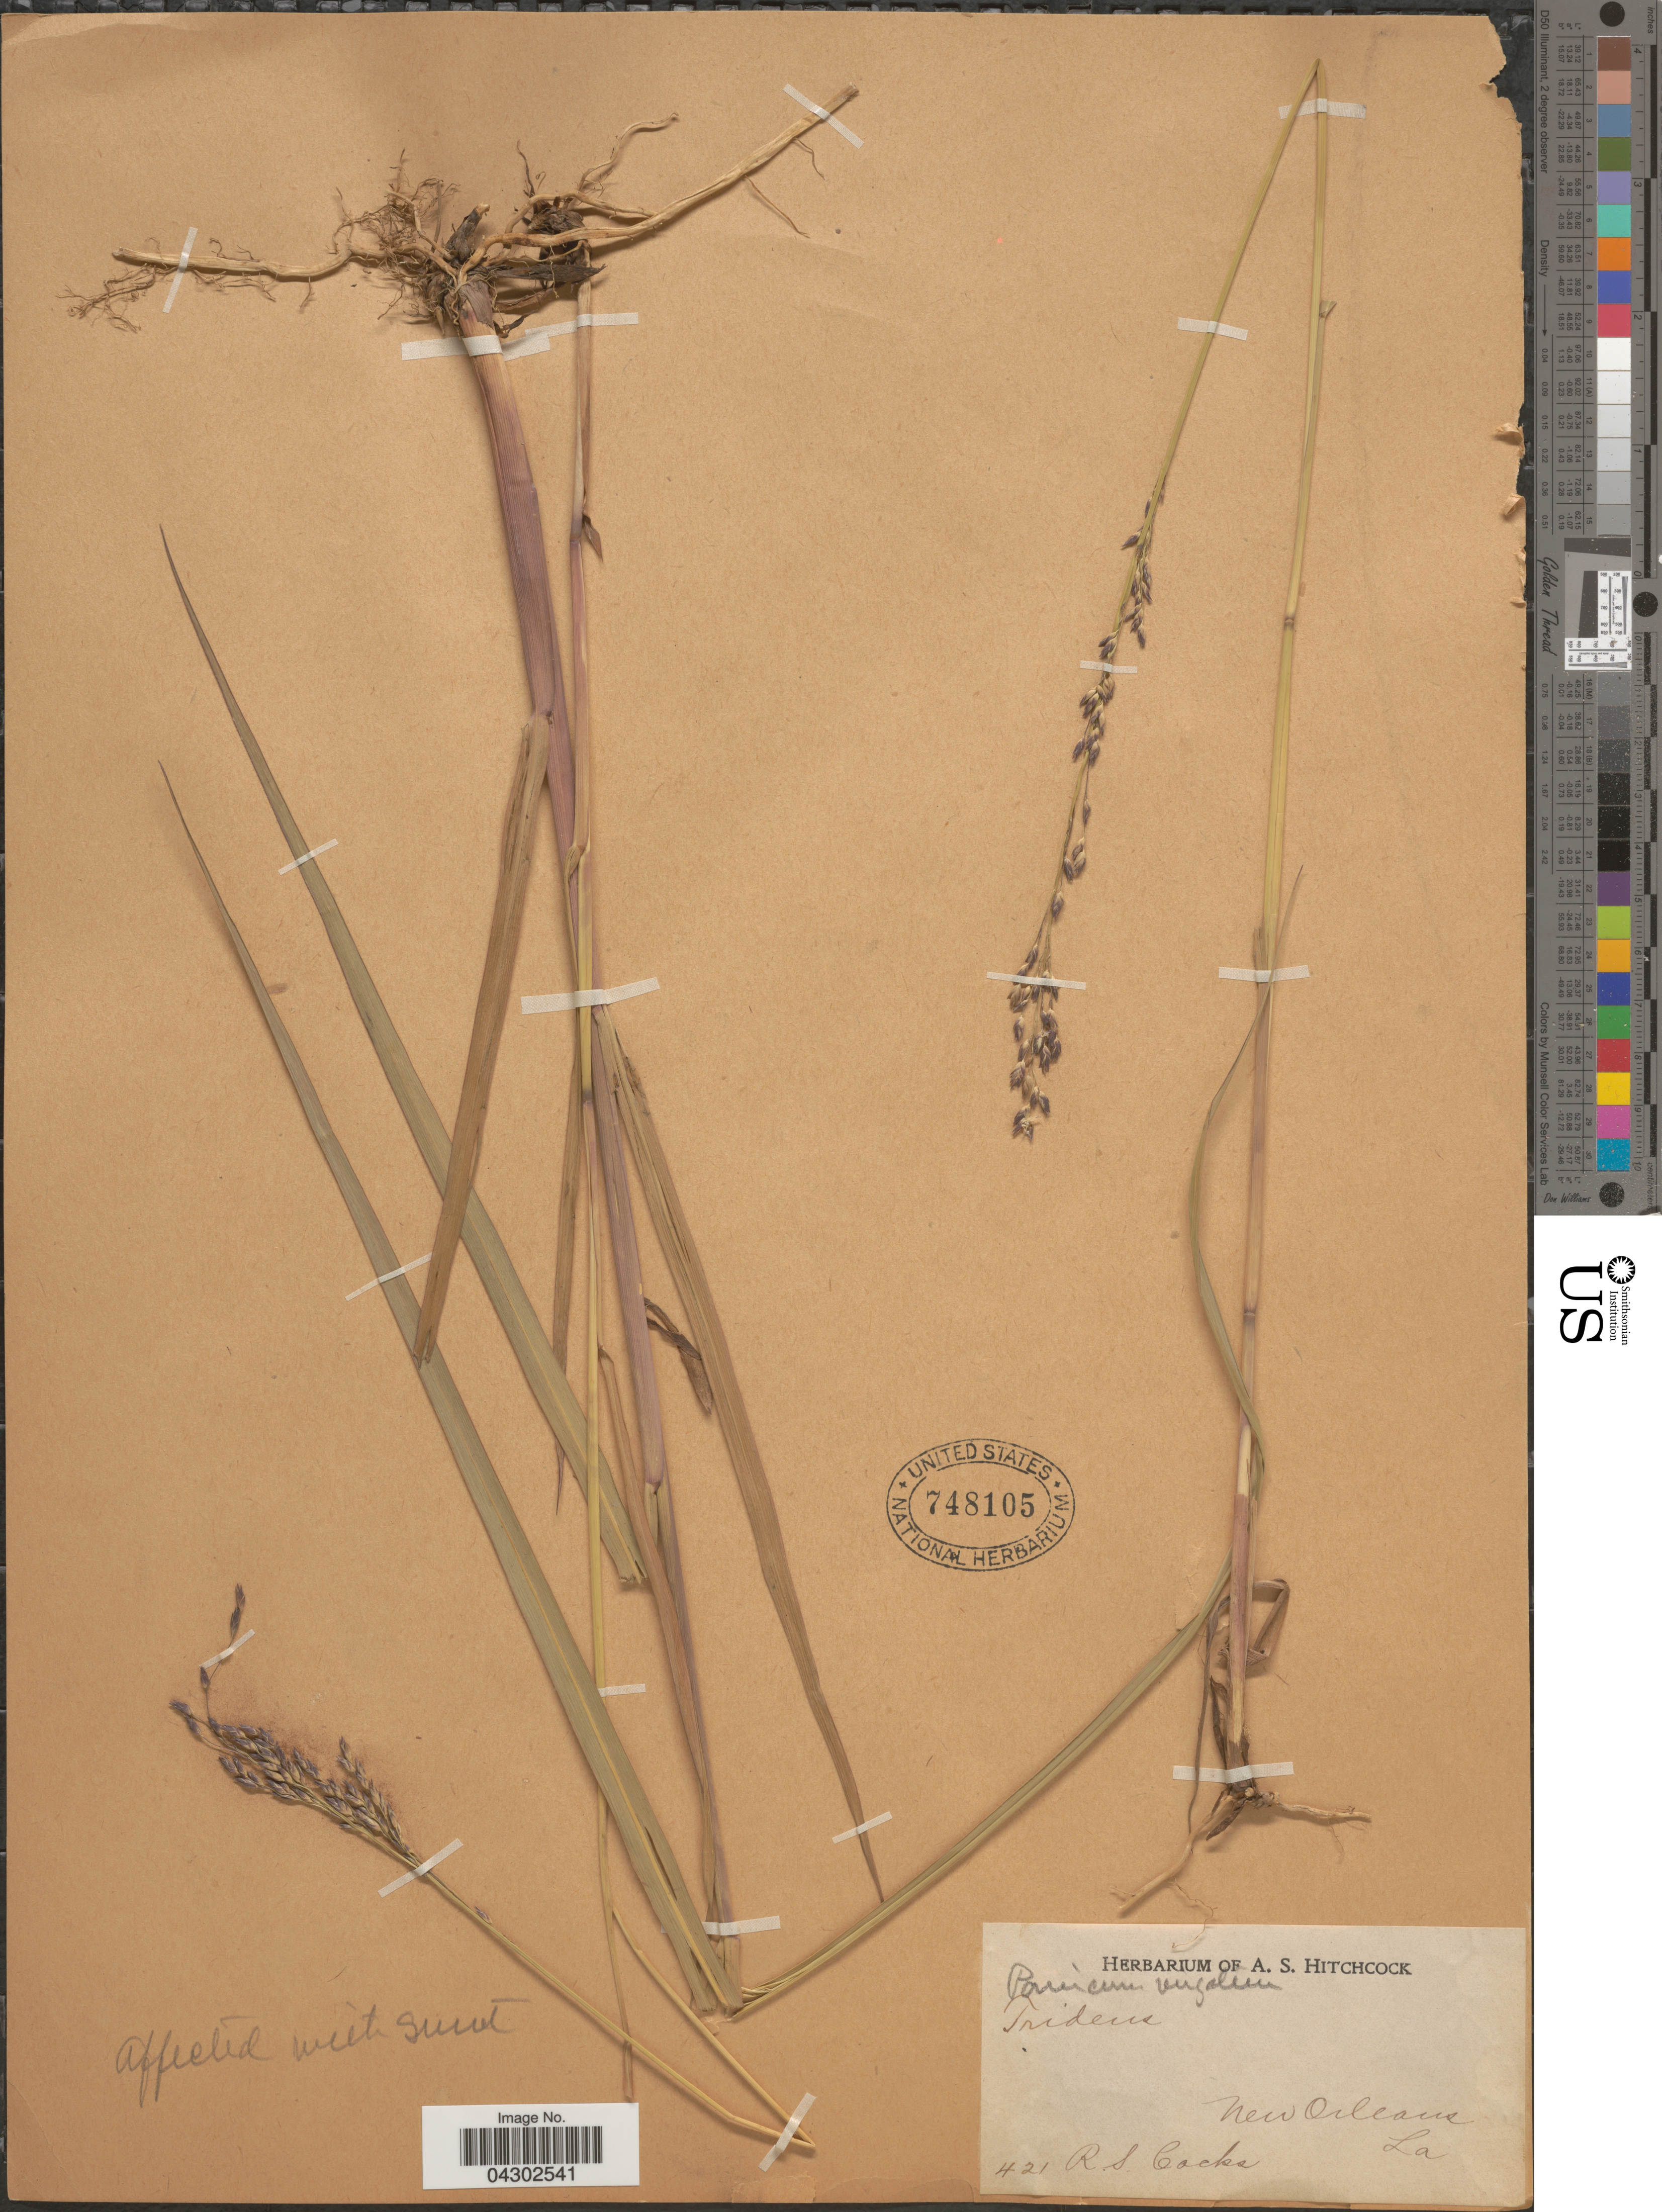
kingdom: Plantae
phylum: Tracheophyta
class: Liliopsida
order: Poales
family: Poaceae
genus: Panicum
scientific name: Panicum virgatum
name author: L.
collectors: R. Cocks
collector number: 421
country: United States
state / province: Louisiana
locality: New Orleans.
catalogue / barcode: US 748105